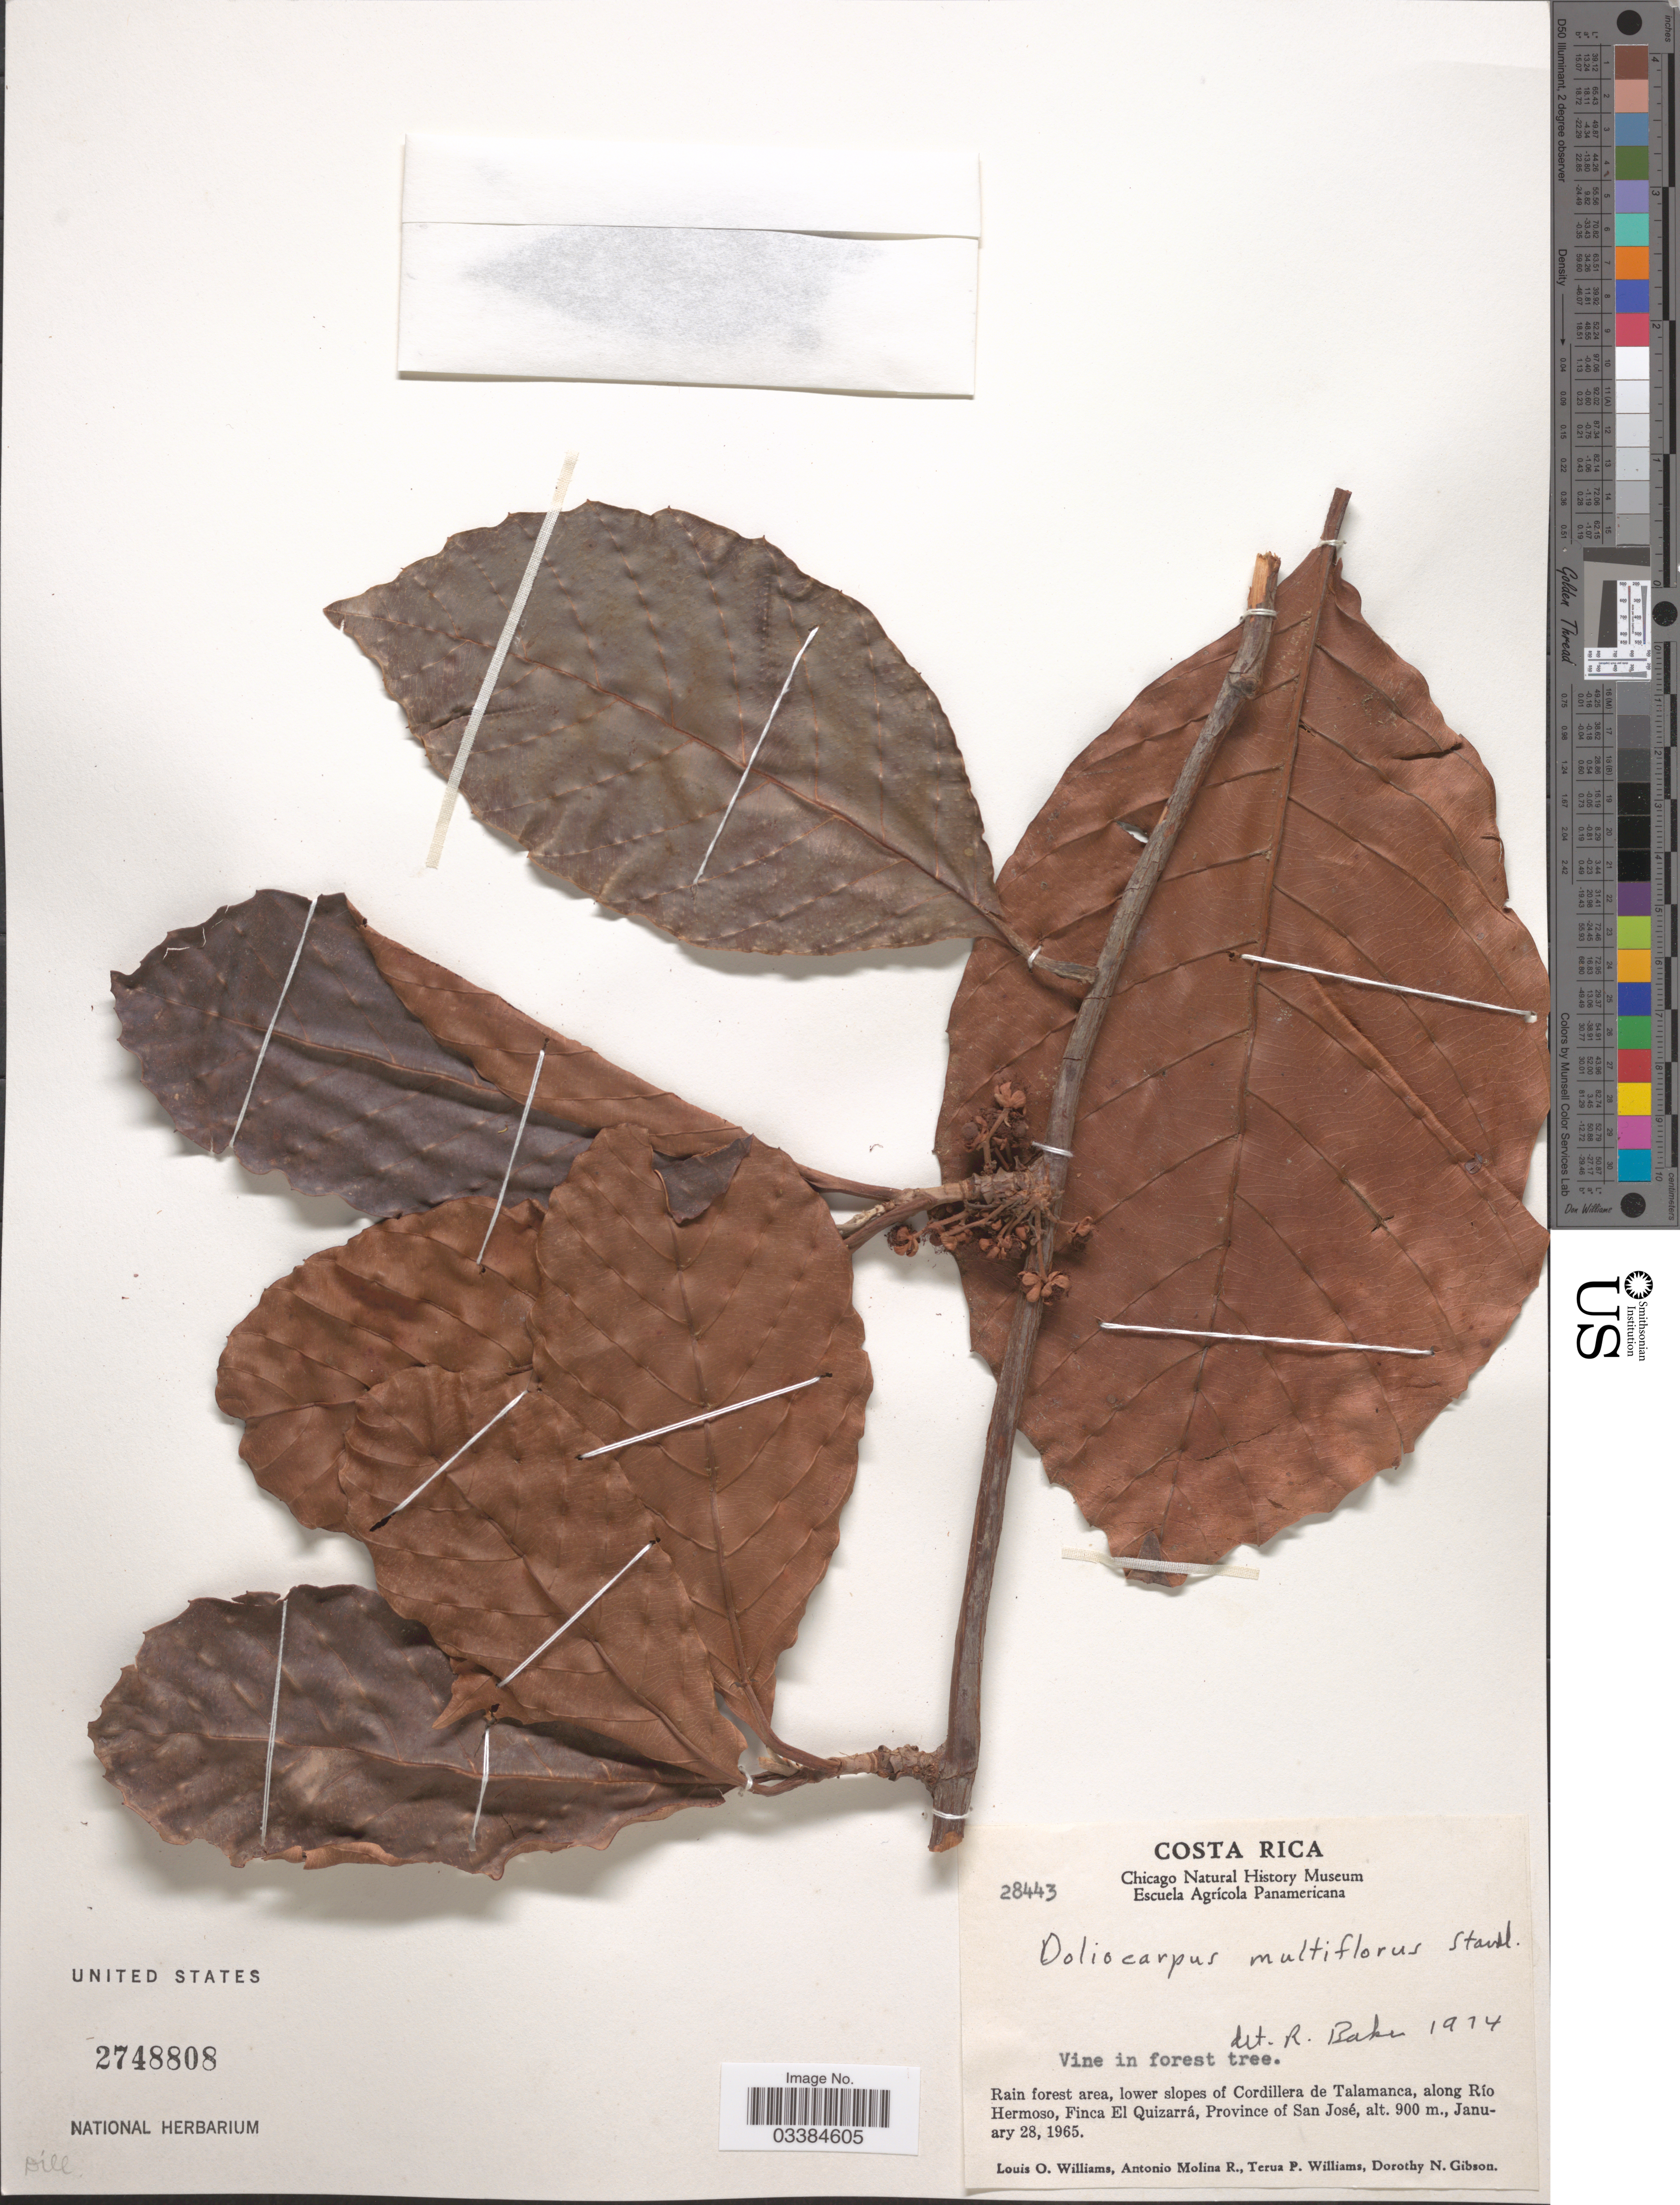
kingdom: Plantae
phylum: Tracheophyta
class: Magnoliopsida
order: Dilleniales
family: Dilleniaceae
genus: Doliocarpus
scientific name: Doliocarpus multiflorus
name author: Standl.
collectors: L. O. Williams, A. Molina R., T. Williams & D. N. Gibson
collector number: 28443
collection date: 1965-01-28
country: Costa Rica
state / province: San José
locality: Rain forest area, lower slopes of Cordillera de Talamanca, along Río Hermoso, Finca El Quizarrá.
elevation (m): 900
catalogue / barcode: US 2748808